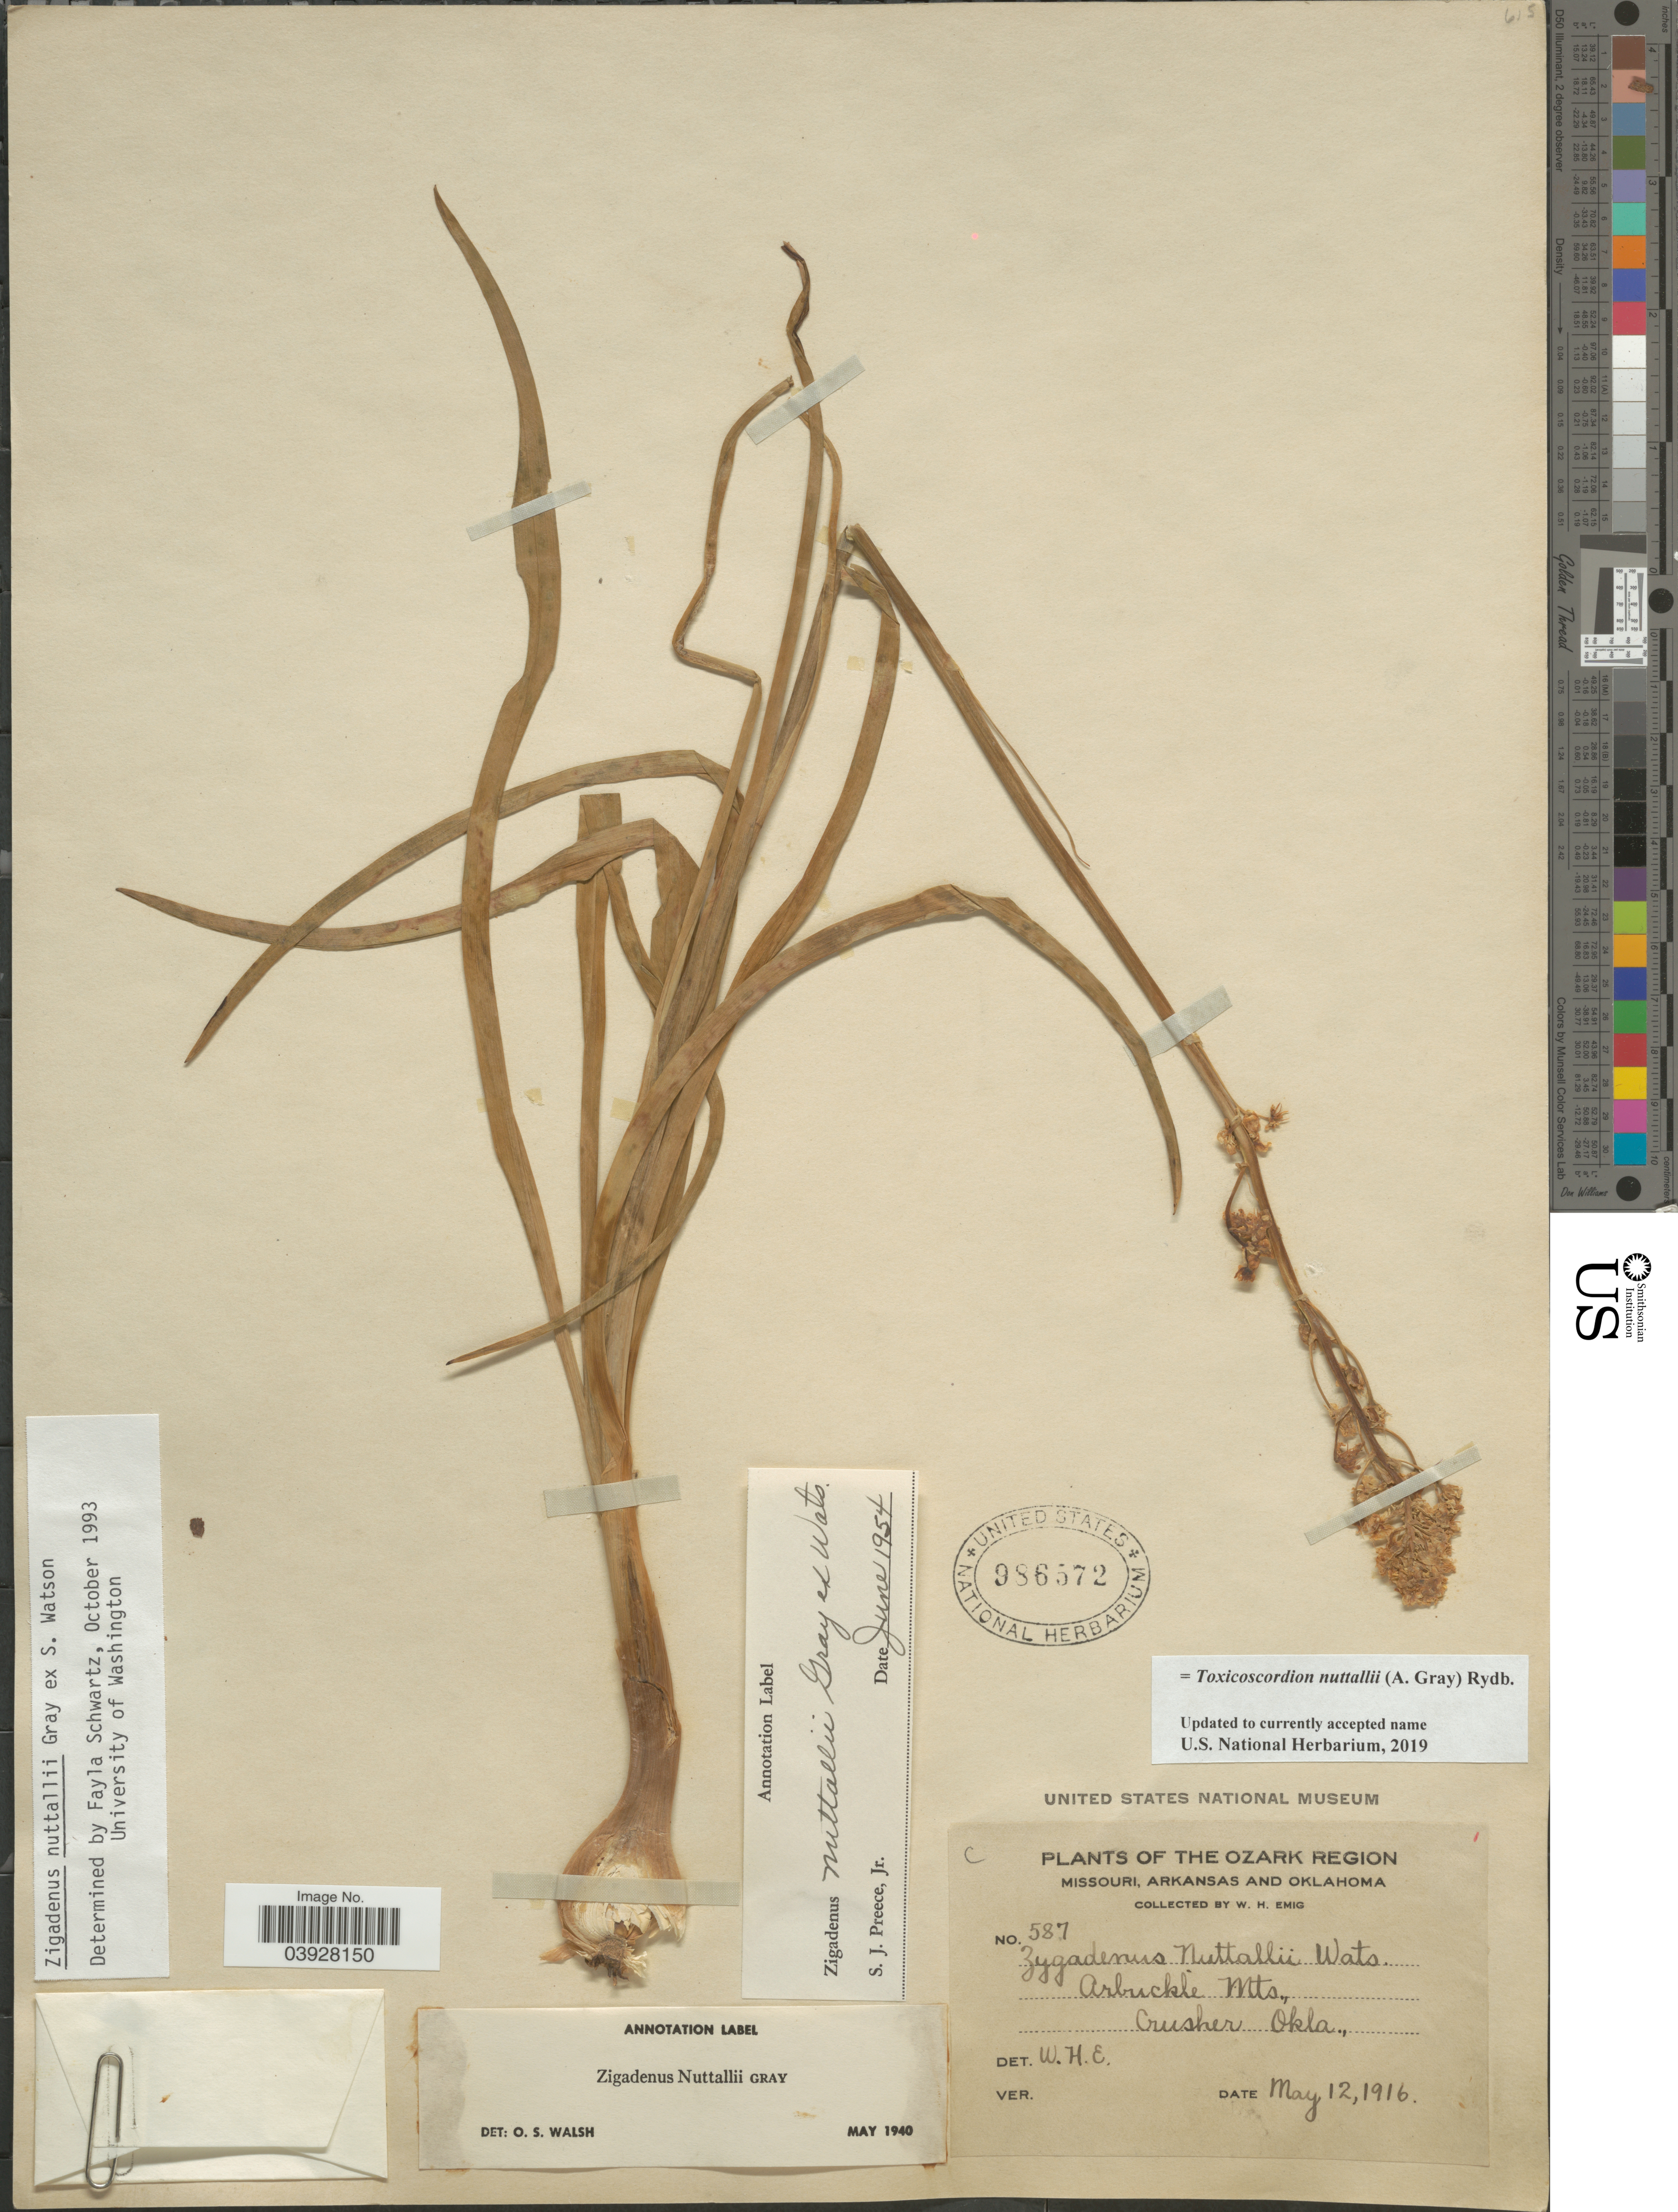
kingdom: Plantae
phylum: Tracheophyta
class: Liliopsida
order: Liliales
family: Melanthiaceae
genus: Toxicoscordion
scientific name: Toxicoscordion nuttallii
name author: (A. Gray) Rydb.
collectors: W. H. Emig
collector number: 587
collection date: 1916-05-12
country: United States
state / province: Oklahoma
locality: The Ozark Region. Arbuckle Mts., Crusher.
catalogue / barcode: US 986572